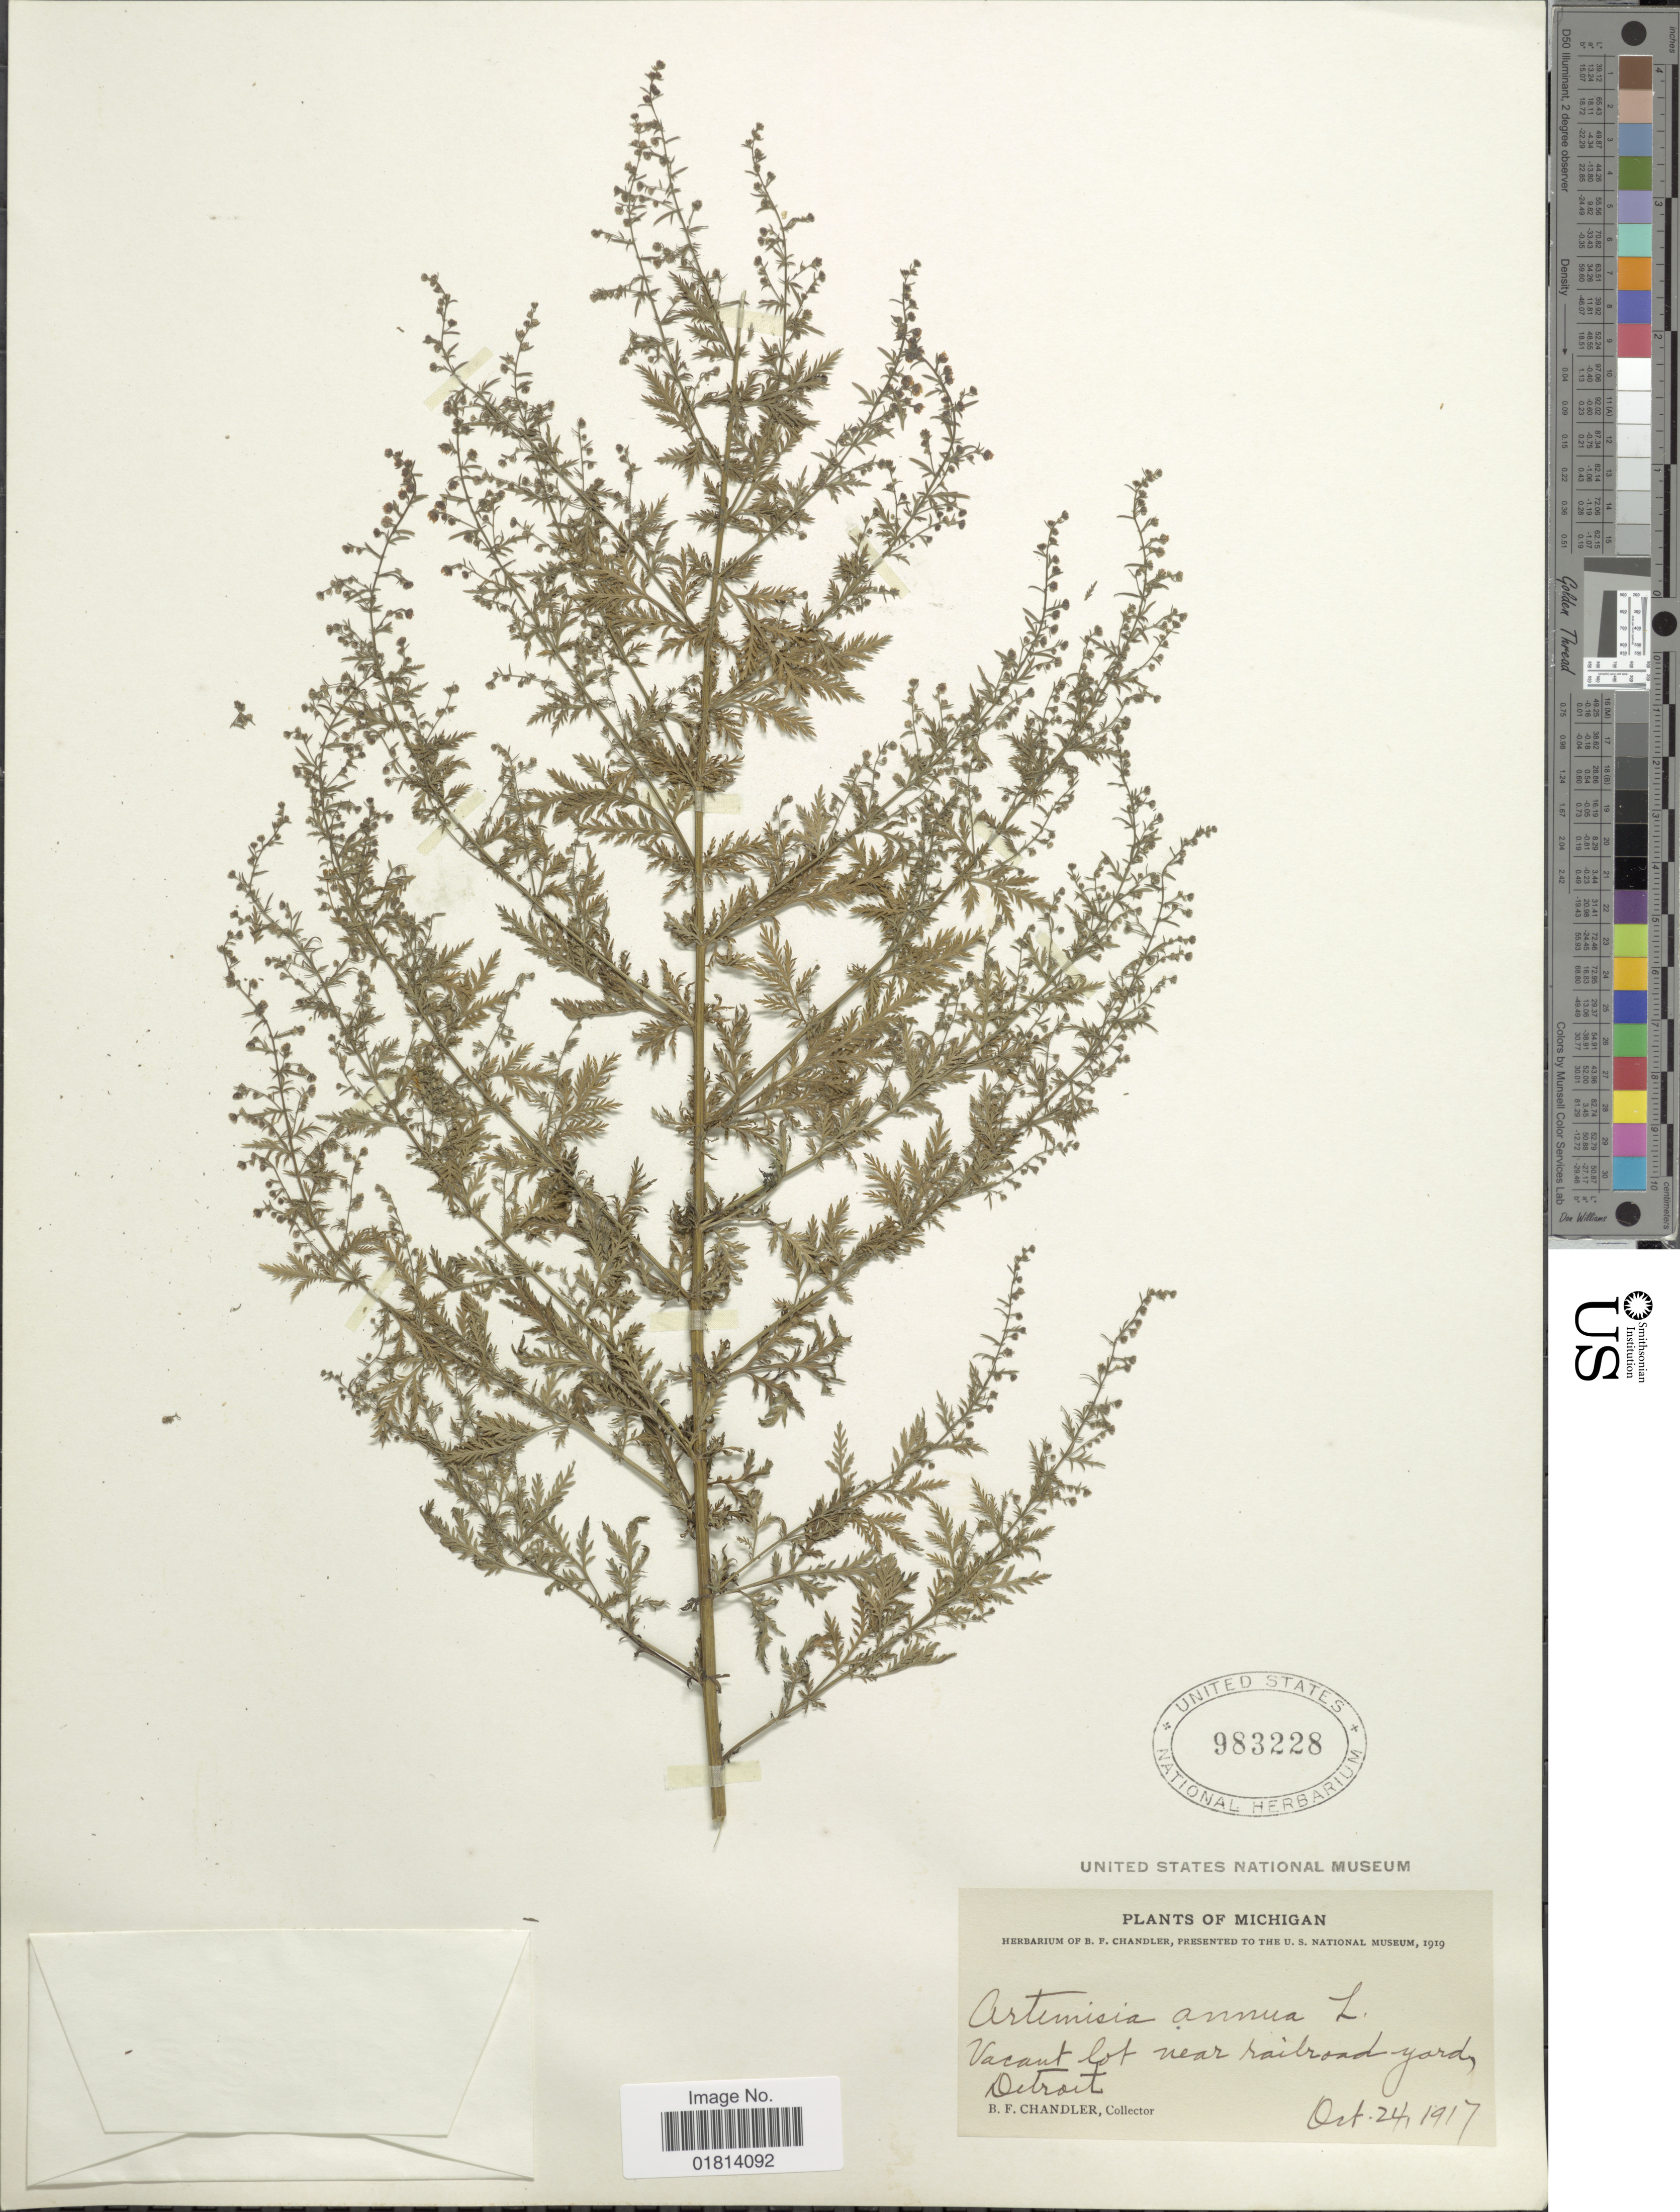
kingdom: Plantae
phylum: Tracheophyta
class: Magnoliopsida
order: Asterales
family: Asteraceae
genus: Artemisia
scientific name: Artemisia annua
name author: L.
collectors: B. F. Chandler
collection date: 1917-10-24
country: United States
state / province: Michigan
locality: Vacant lot near railroad yard, Detroit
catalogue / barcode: US 983228